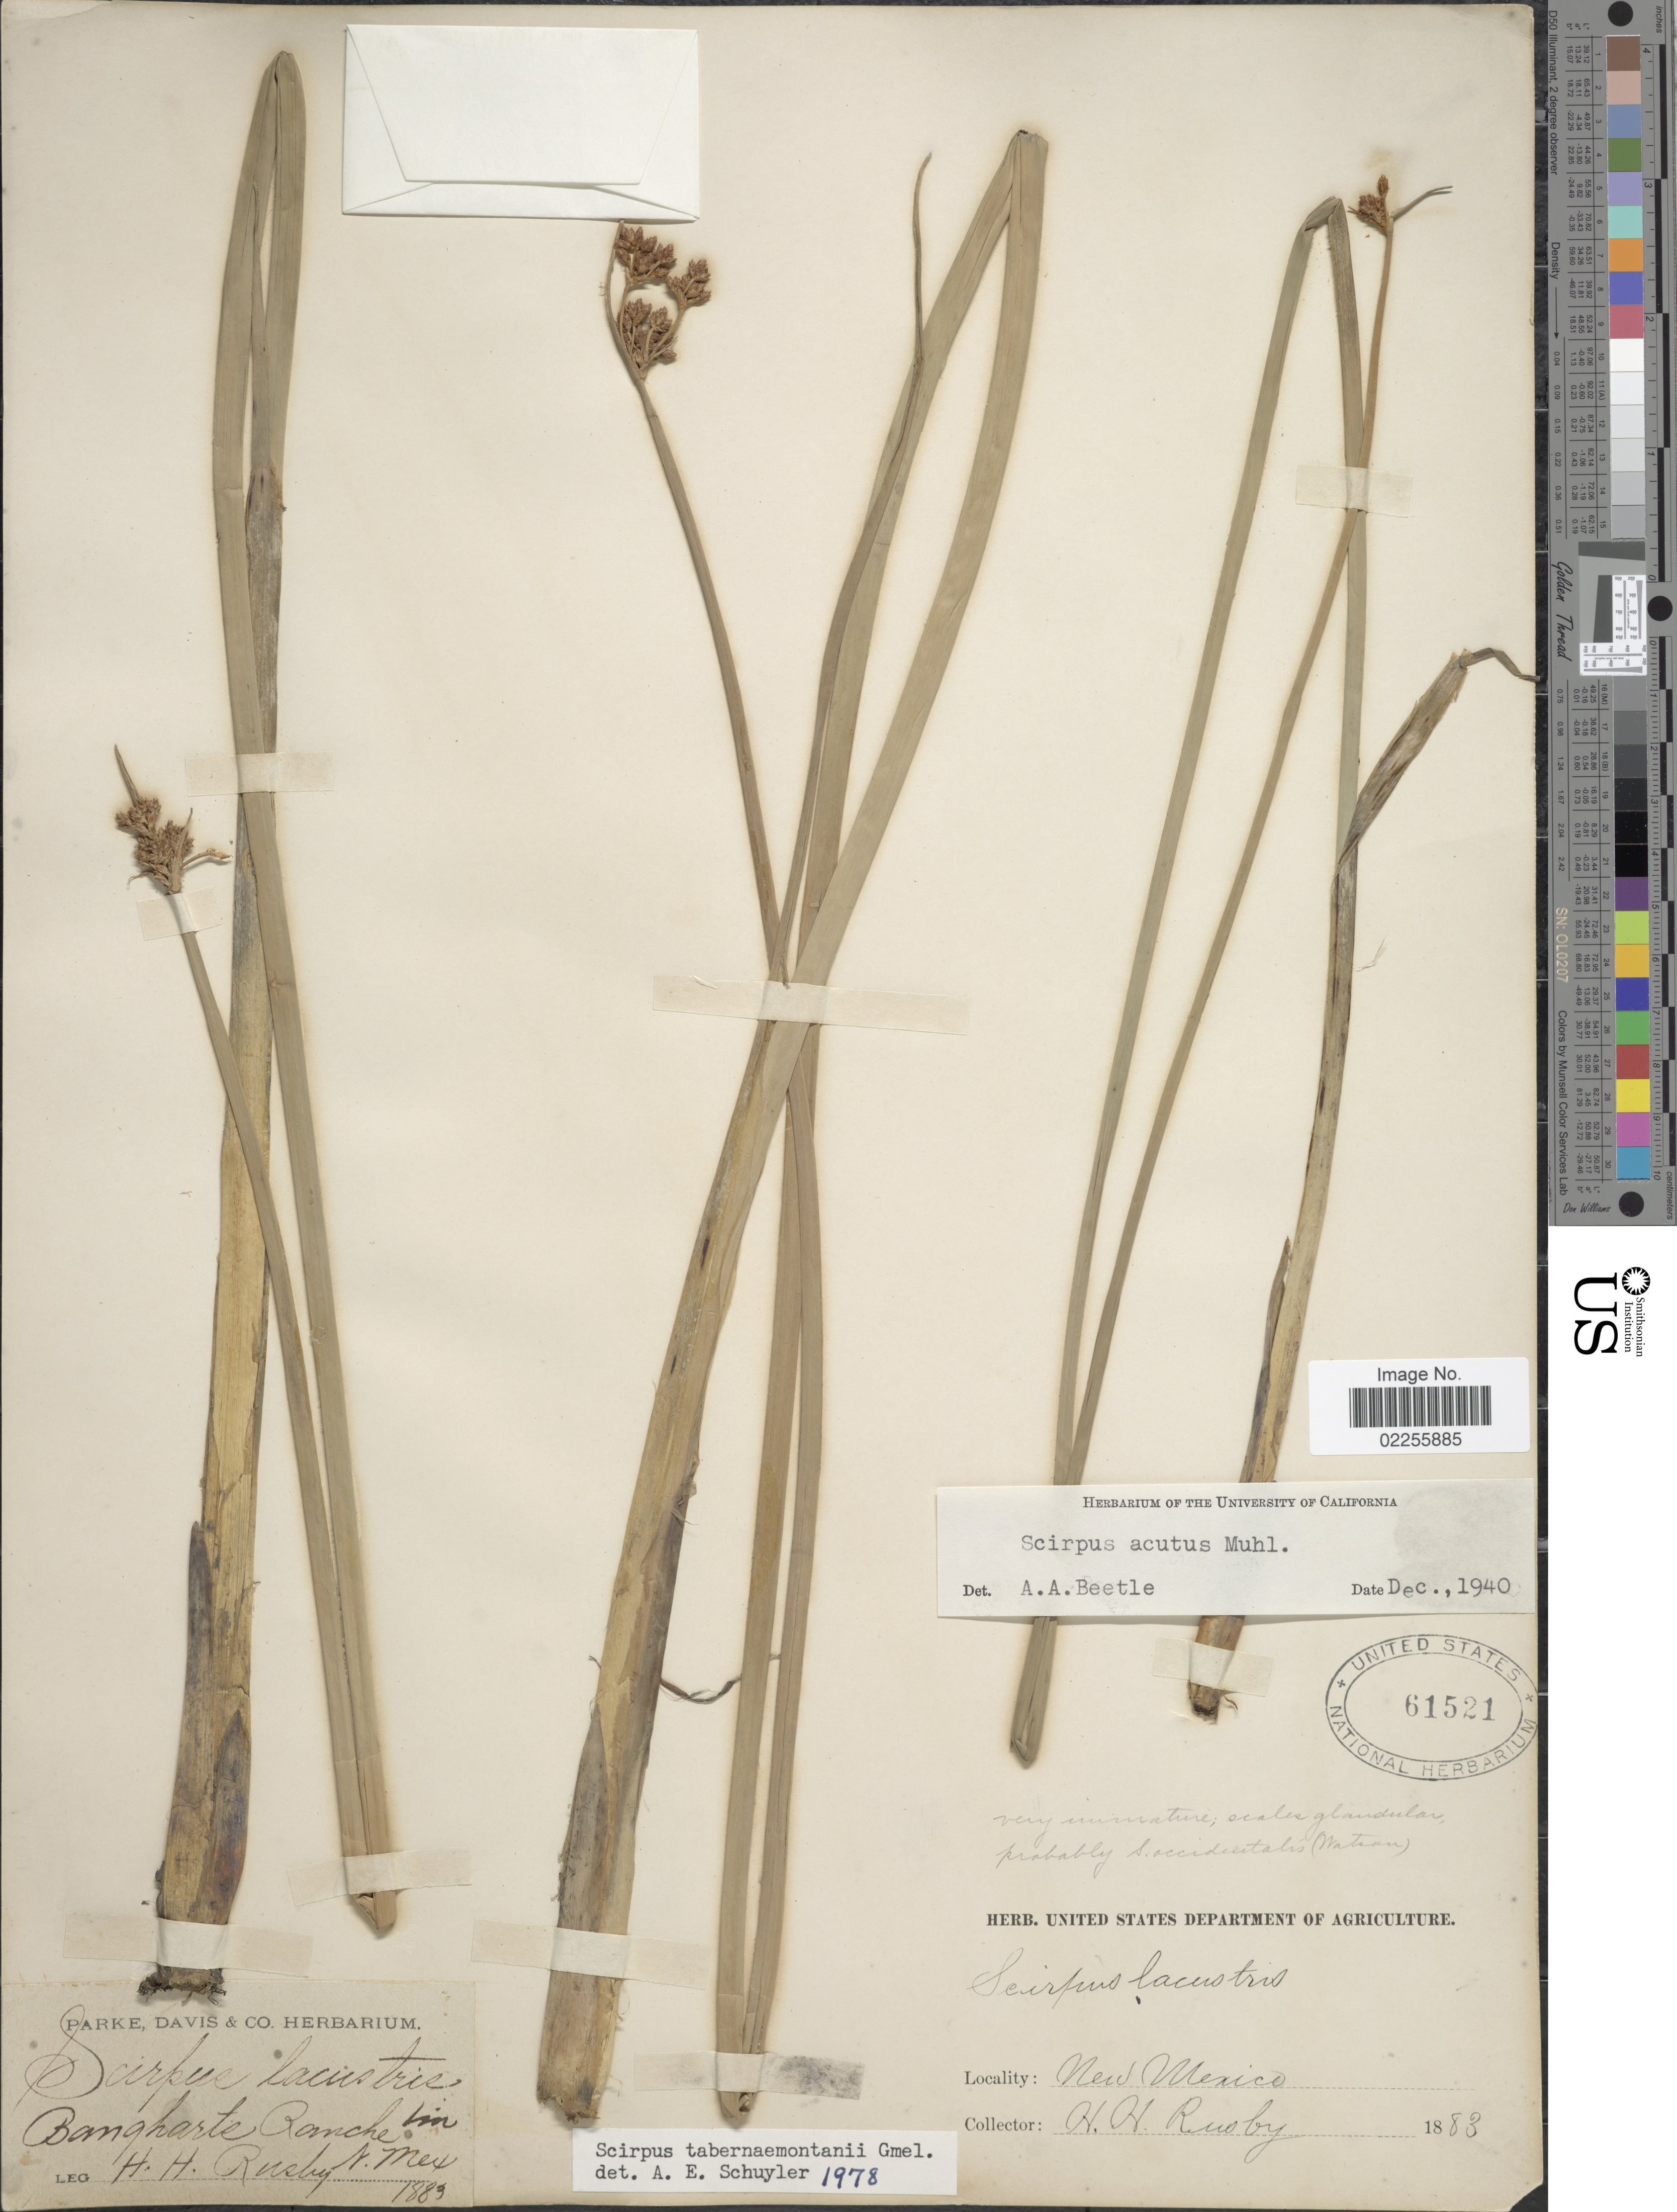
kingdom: Plantae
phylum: Tracheophyta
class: Liliopsida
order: Poales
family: Cyperaceae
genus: Schoenoplectus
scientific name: Schoenoplectus tabernaemontani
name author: (C.C. Gmel.) Palla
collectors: H. H. Rusby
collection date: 1883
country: United States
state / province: New Mexico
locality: Bangharte Ranche.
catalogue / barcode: US 61521